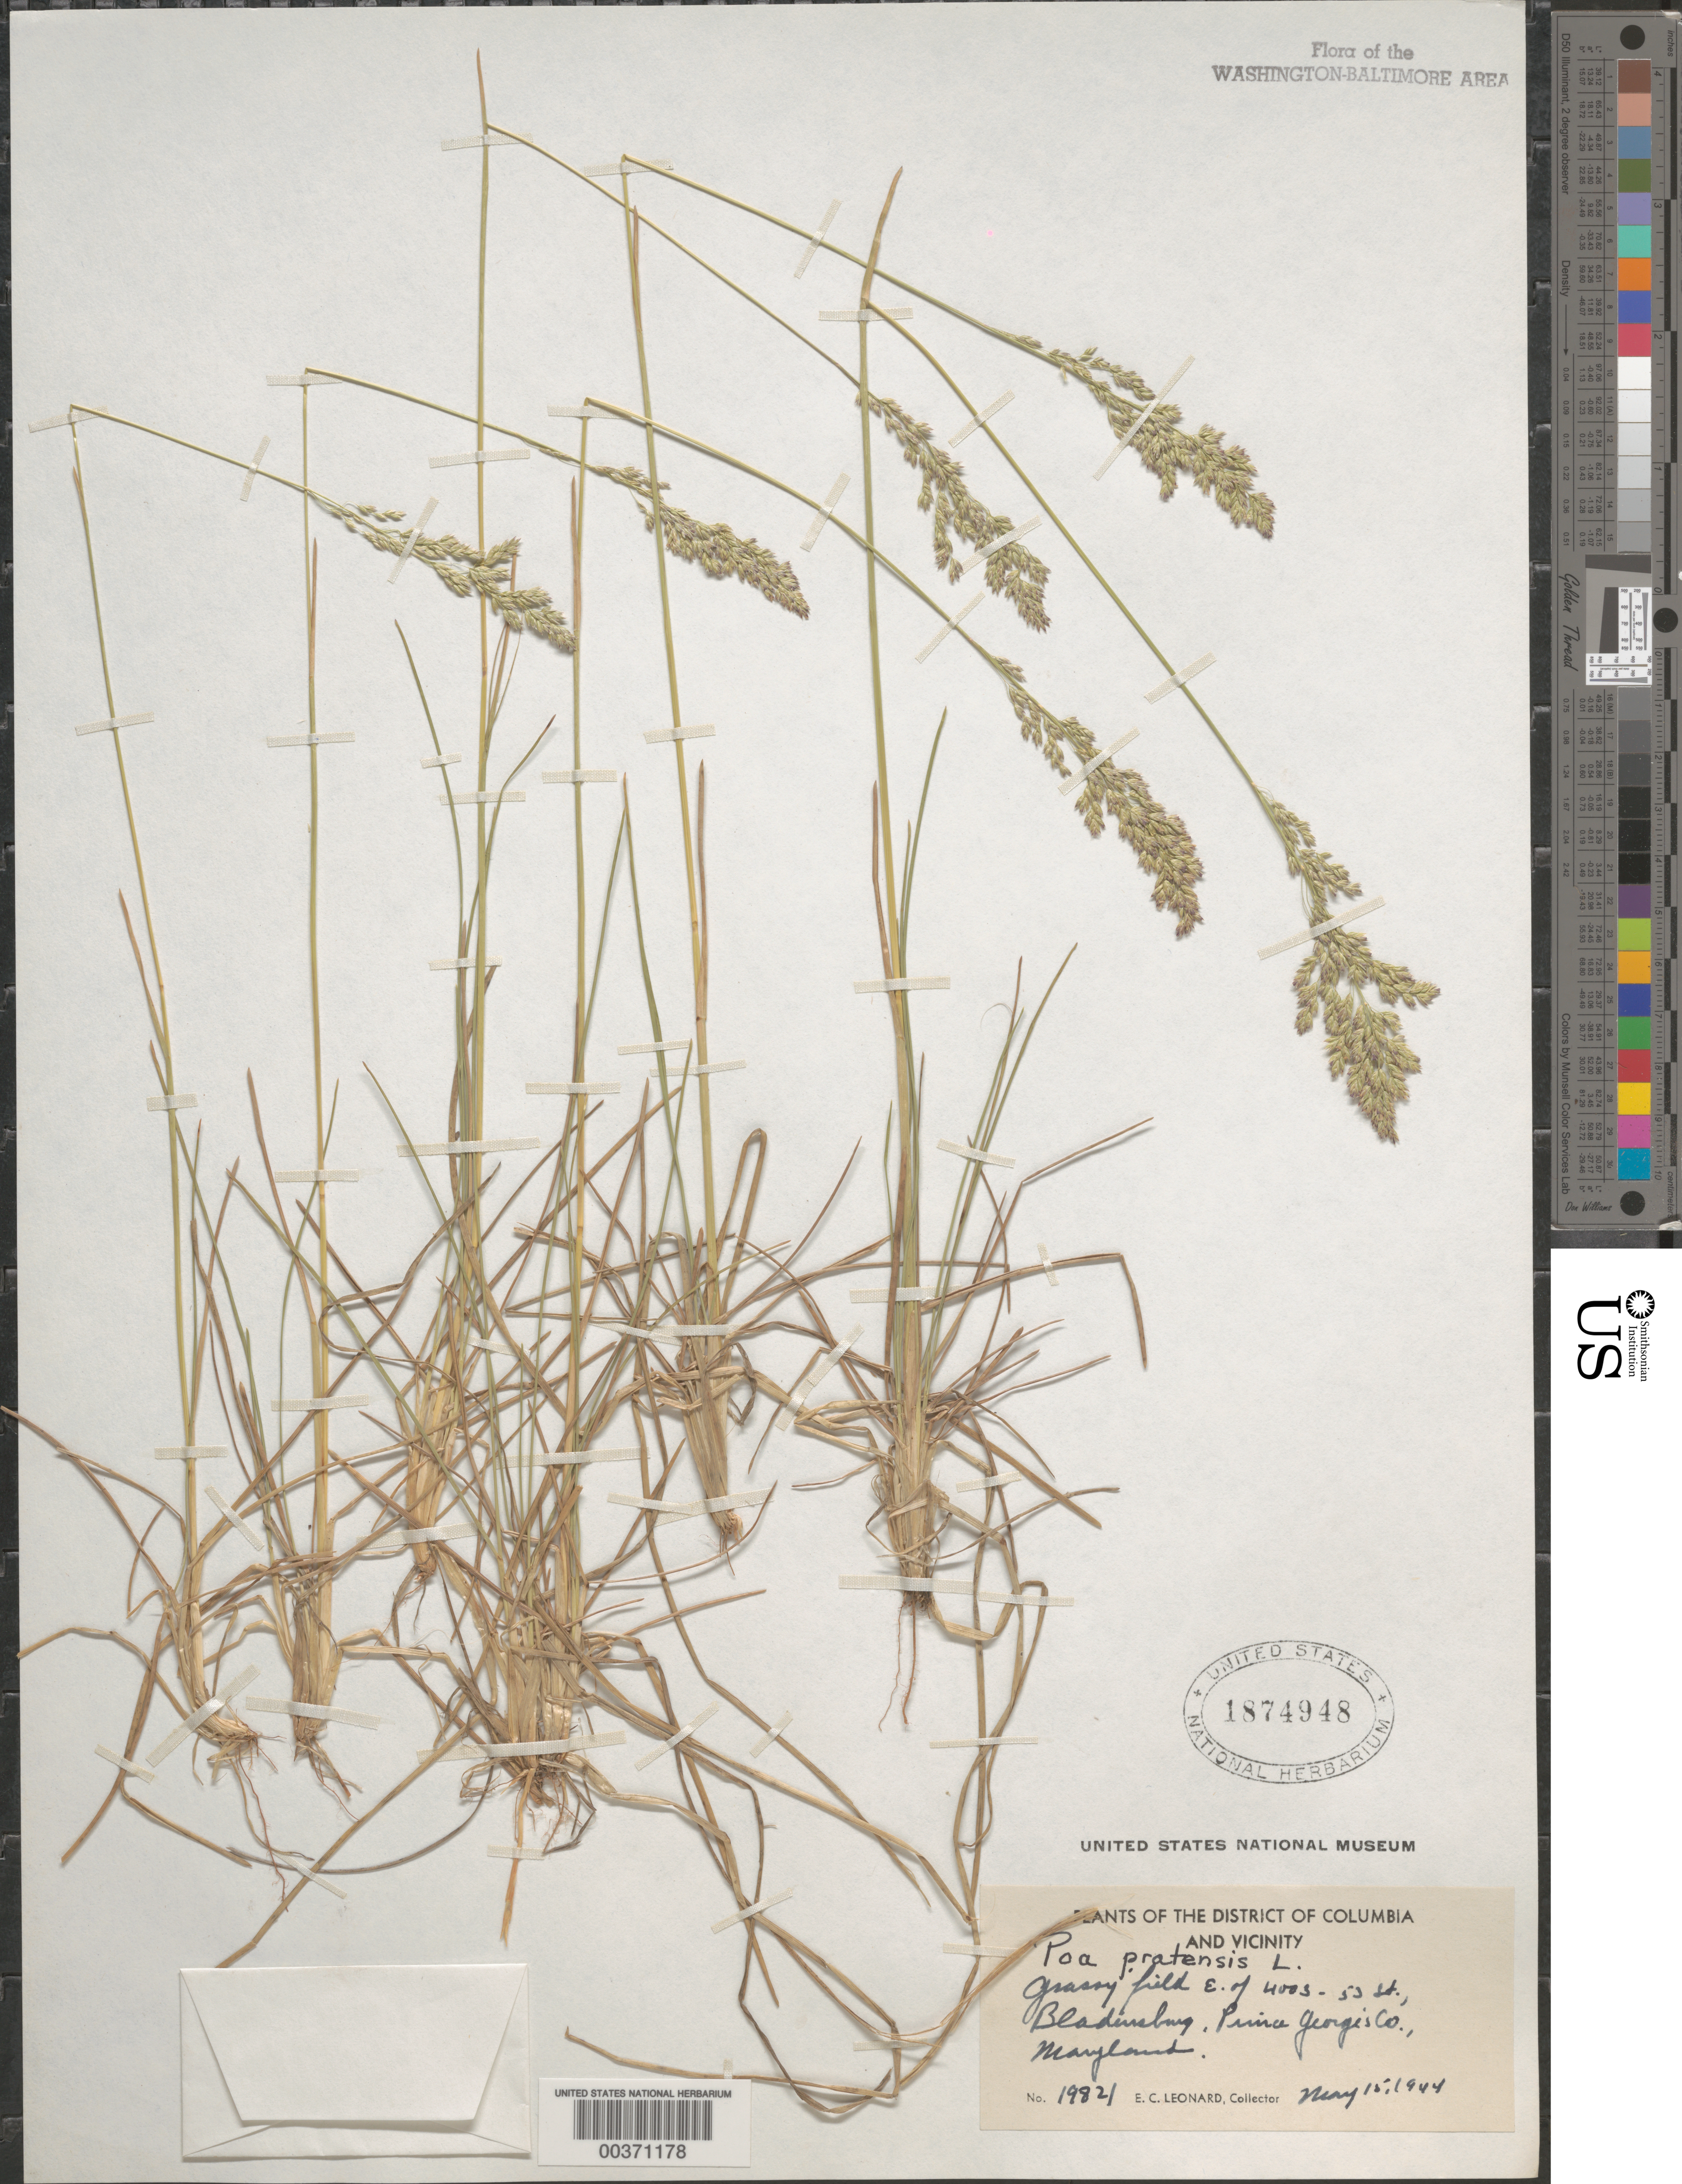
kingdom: Plantae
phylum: Tracheophyta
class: Liliopsida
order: Poales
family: Poaceae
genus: Poa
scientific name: Poa pratensis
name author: L.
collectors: E. C. Leonard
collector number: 19821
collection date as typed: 15 May 1944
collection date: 1944-05-15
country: United States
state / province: Maryland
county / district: Prince George's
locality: Bladensburg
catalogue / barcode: US 1874948